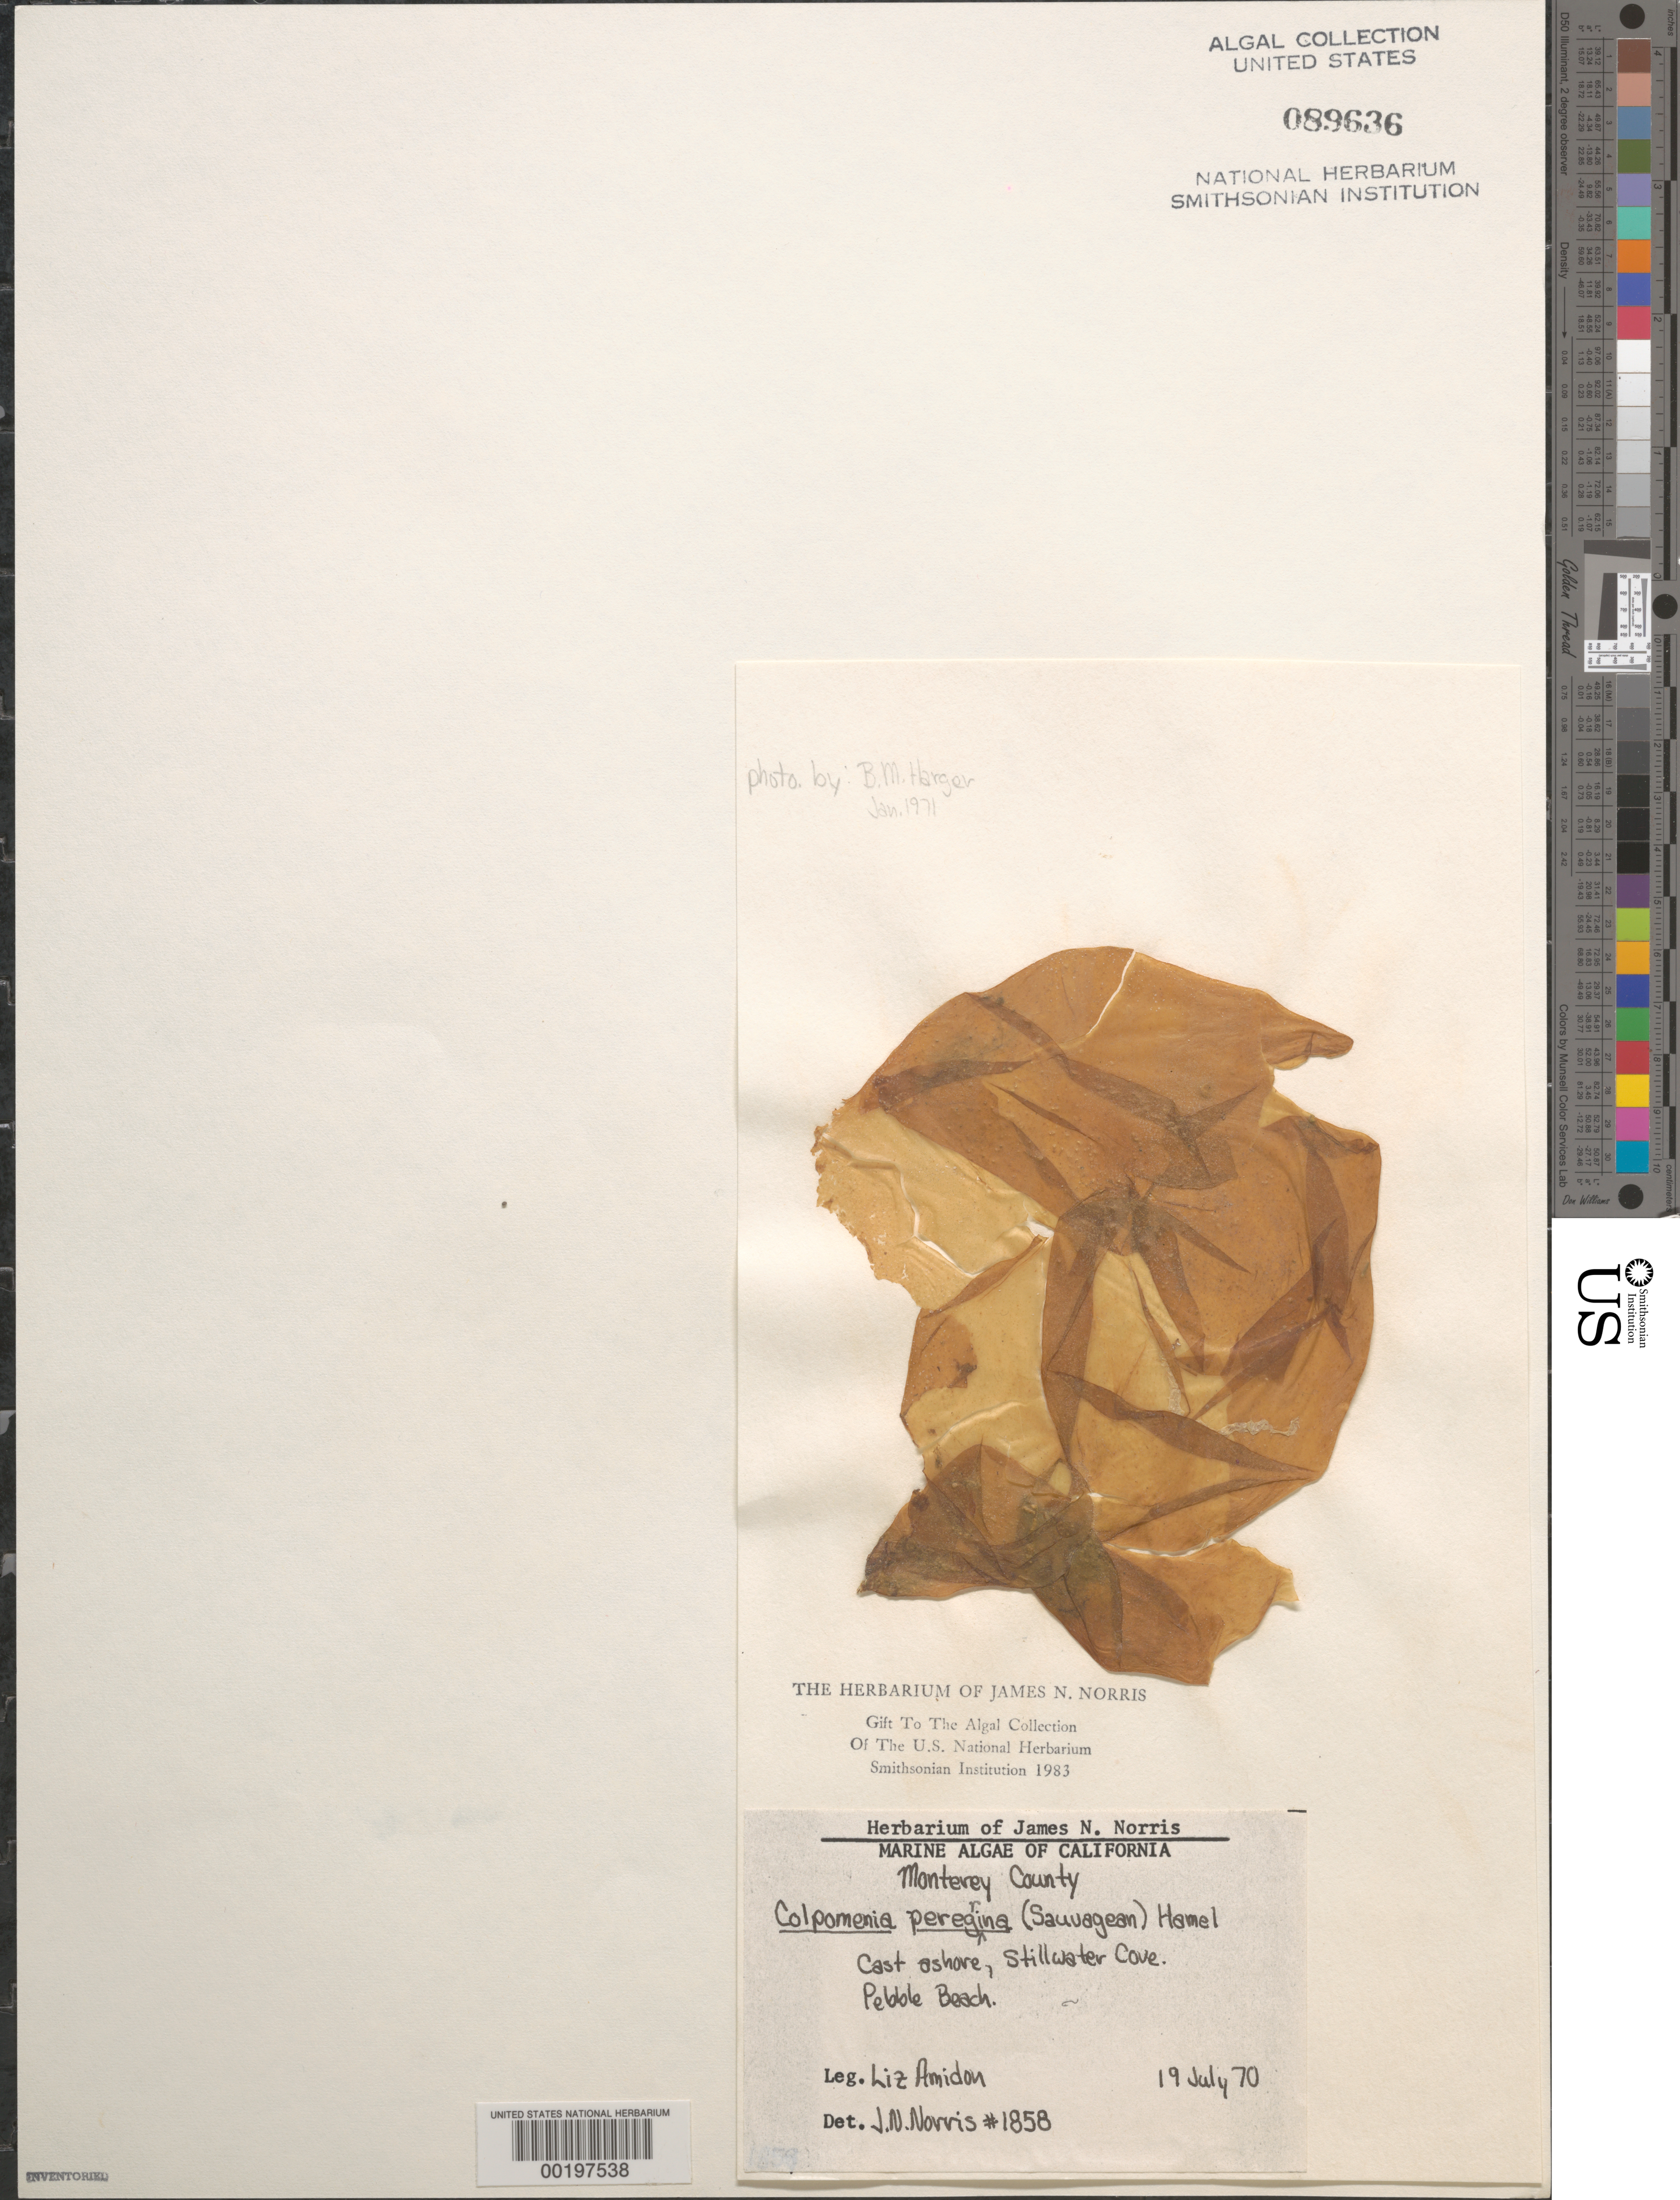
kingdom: Chromista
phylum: Ochrophyta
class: Phaeophyceae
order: Scytosiphonales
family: Scytosiphonaceae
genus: Colpomenia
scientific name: Colpomenia peregrina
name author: Sauv.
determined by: Norris, James N.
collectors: E. Amidon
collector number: JN-1858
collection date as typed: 19 Jul 1970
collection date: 1970-07-19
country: United States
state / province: California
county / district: Monterey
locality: Stillwater Cove, Pebble Beach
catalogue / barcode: US 89636